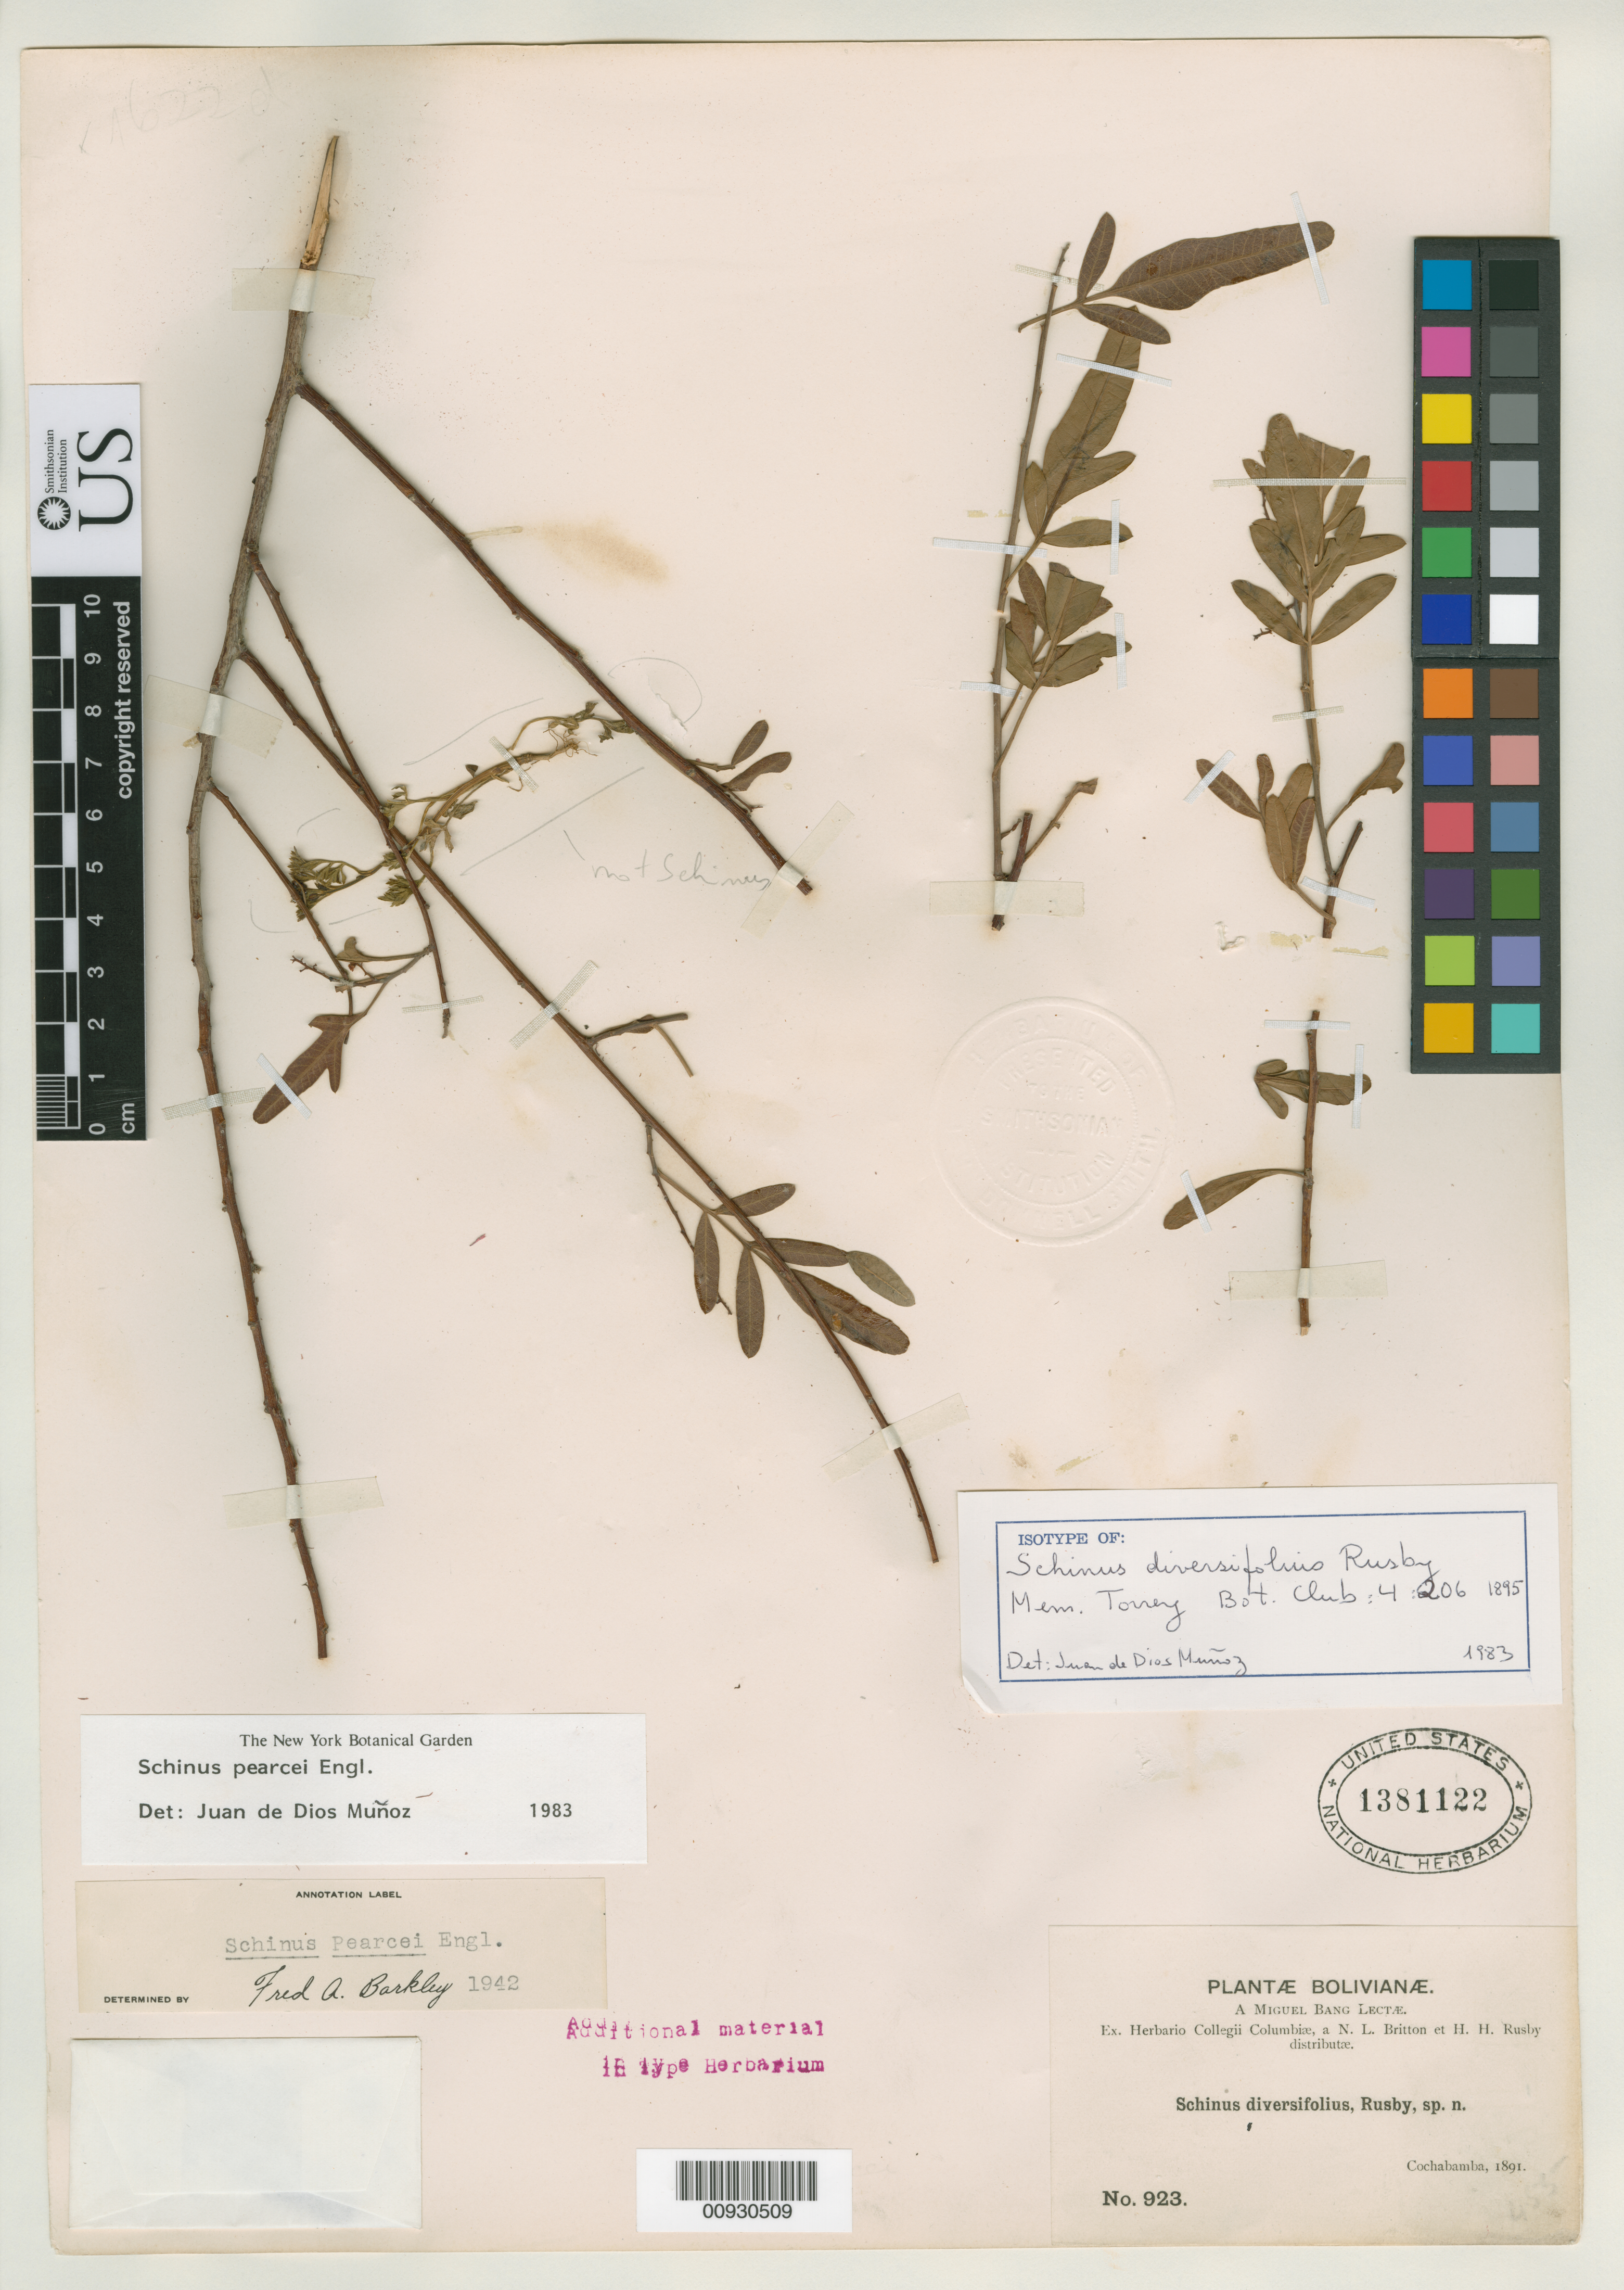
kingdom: Plantae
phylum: Tracheophyta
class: Magnoliopsida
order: Sapindales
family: Anacardiaceae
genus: Schinus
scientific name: Schinus diversifolia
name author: Rusby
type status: Isotype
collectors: M. Bang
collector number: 923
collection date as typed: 1891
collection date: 1891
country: Bolivia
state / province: Cochabamba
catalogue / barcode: US 1381122